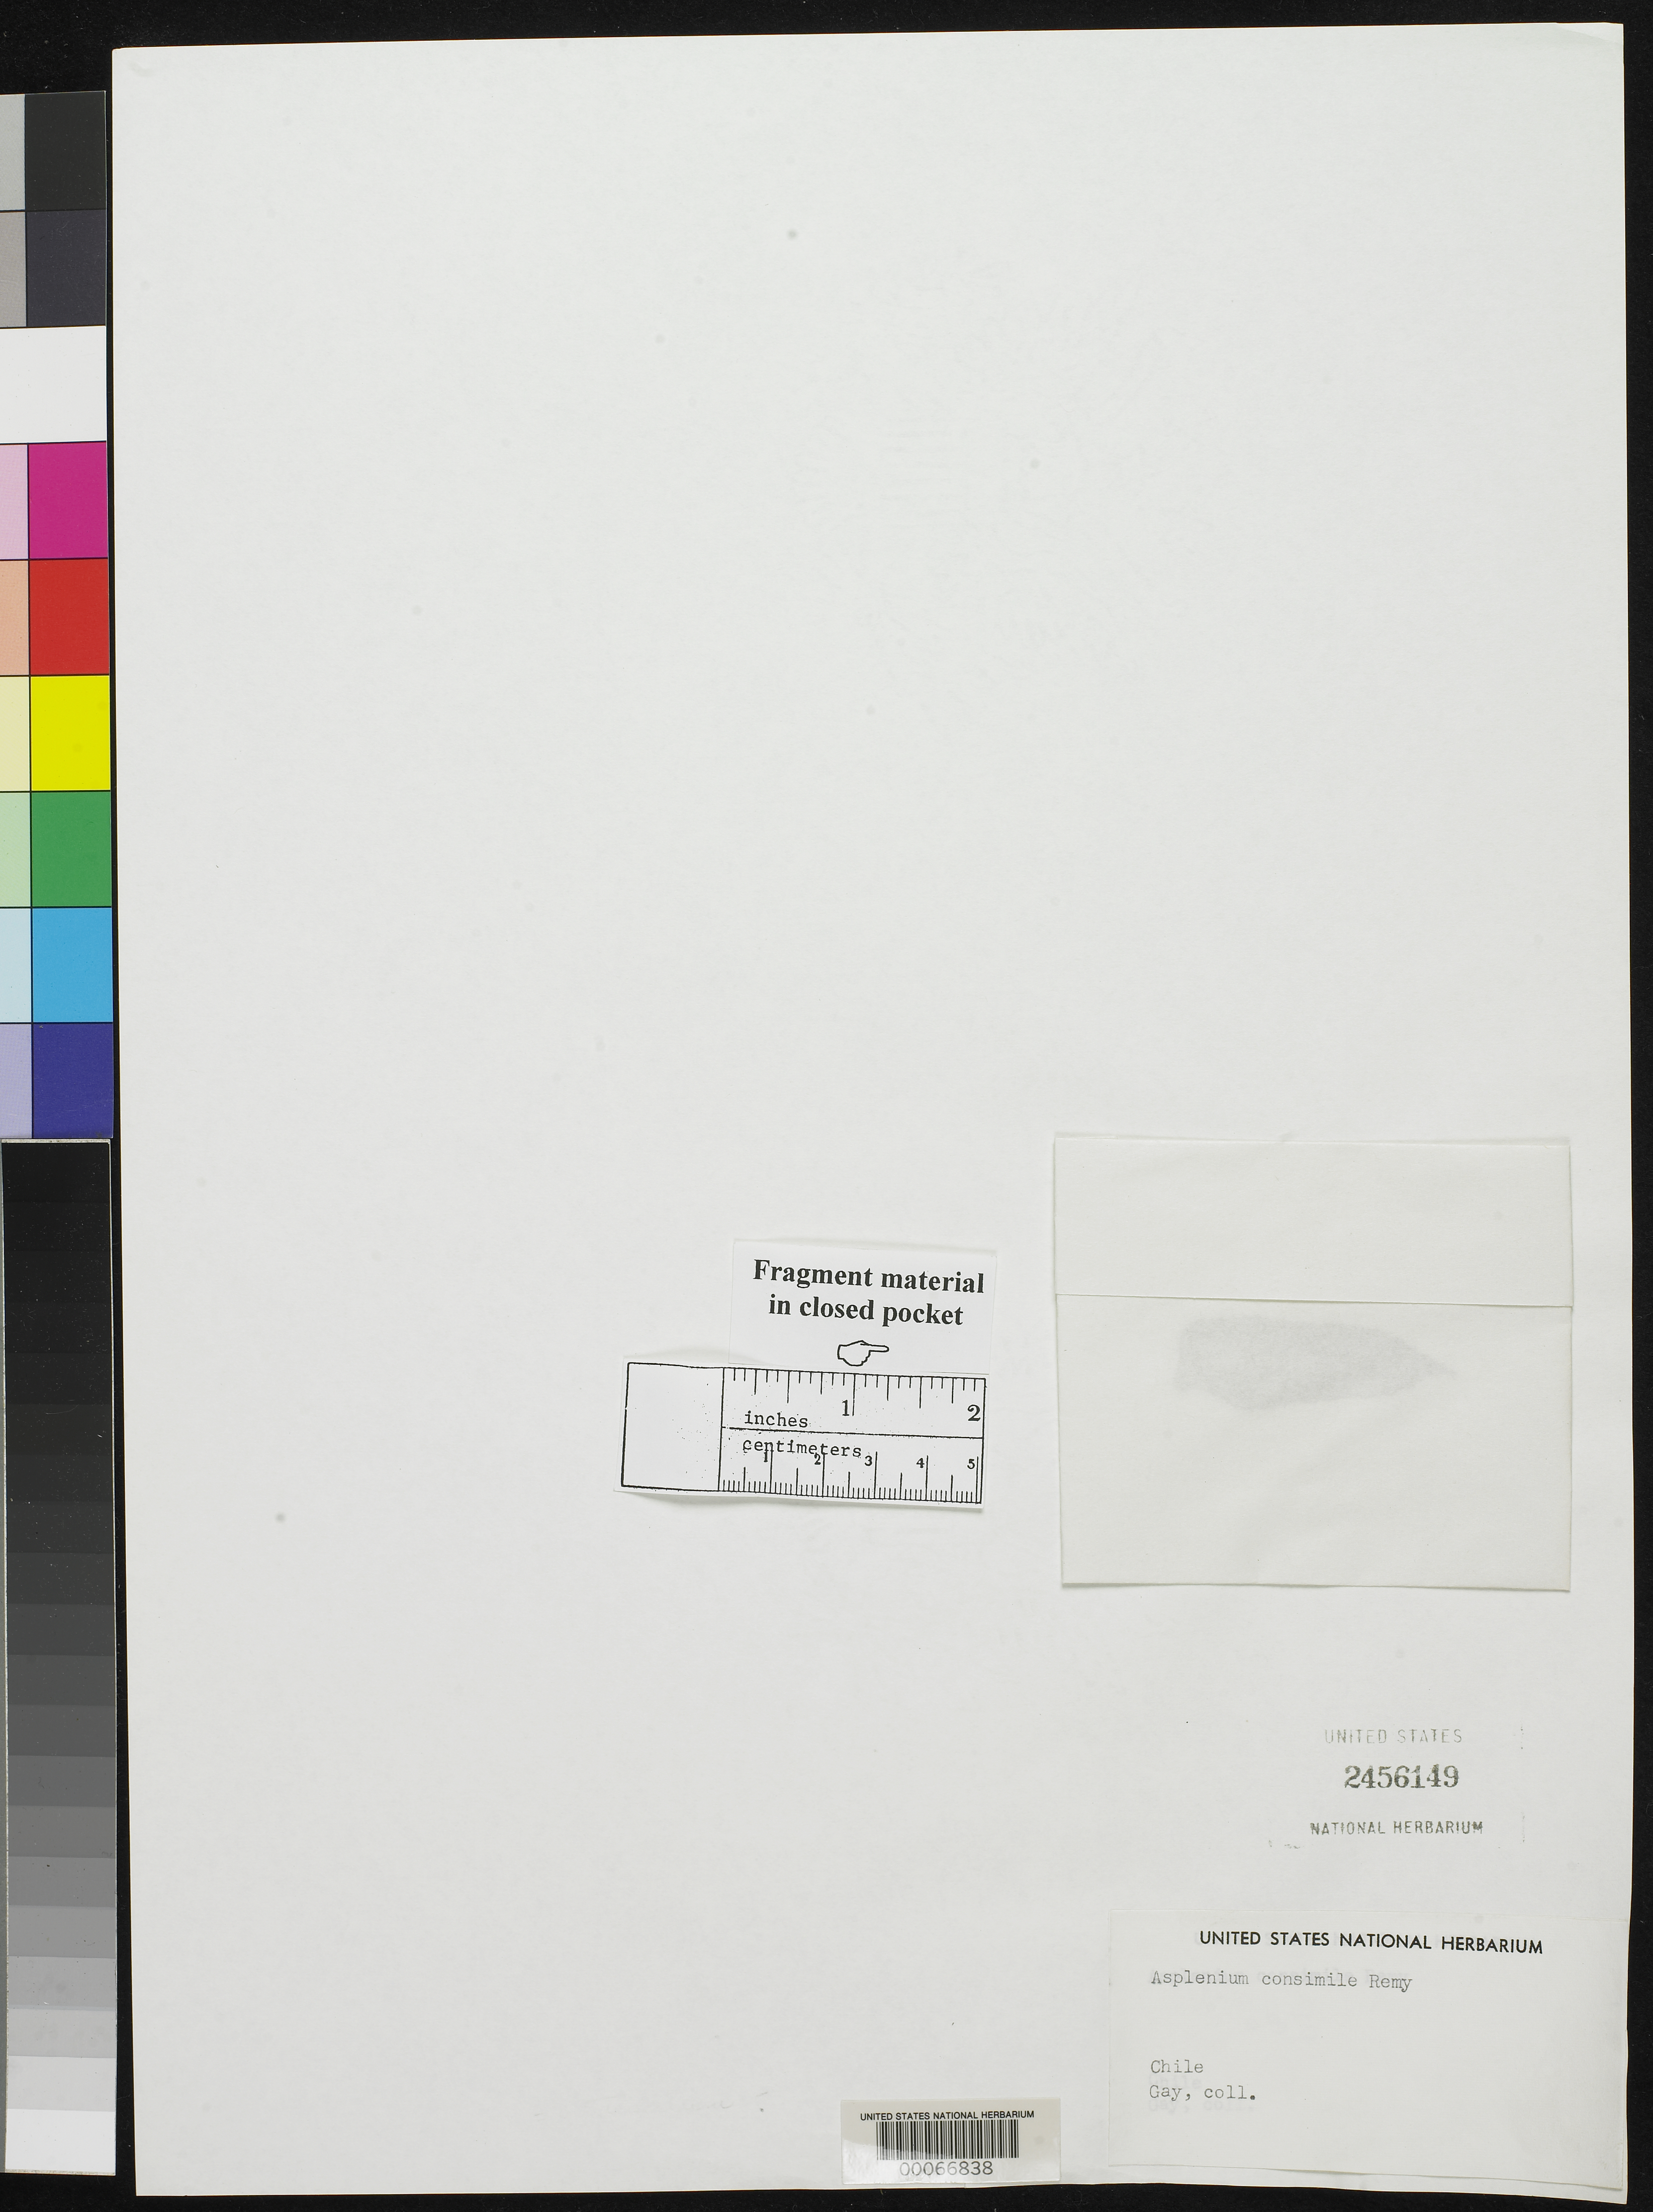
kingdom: Plantae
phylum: Tracheophyta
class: Polypodiopsida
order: Polypodiales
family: Aspleniaceae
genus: Asplenium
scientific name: Asplenium consimile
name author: J. Rémy ex Gay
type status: Isotype Fragment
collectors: C. Gay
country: Chile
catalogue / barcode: US 2456149